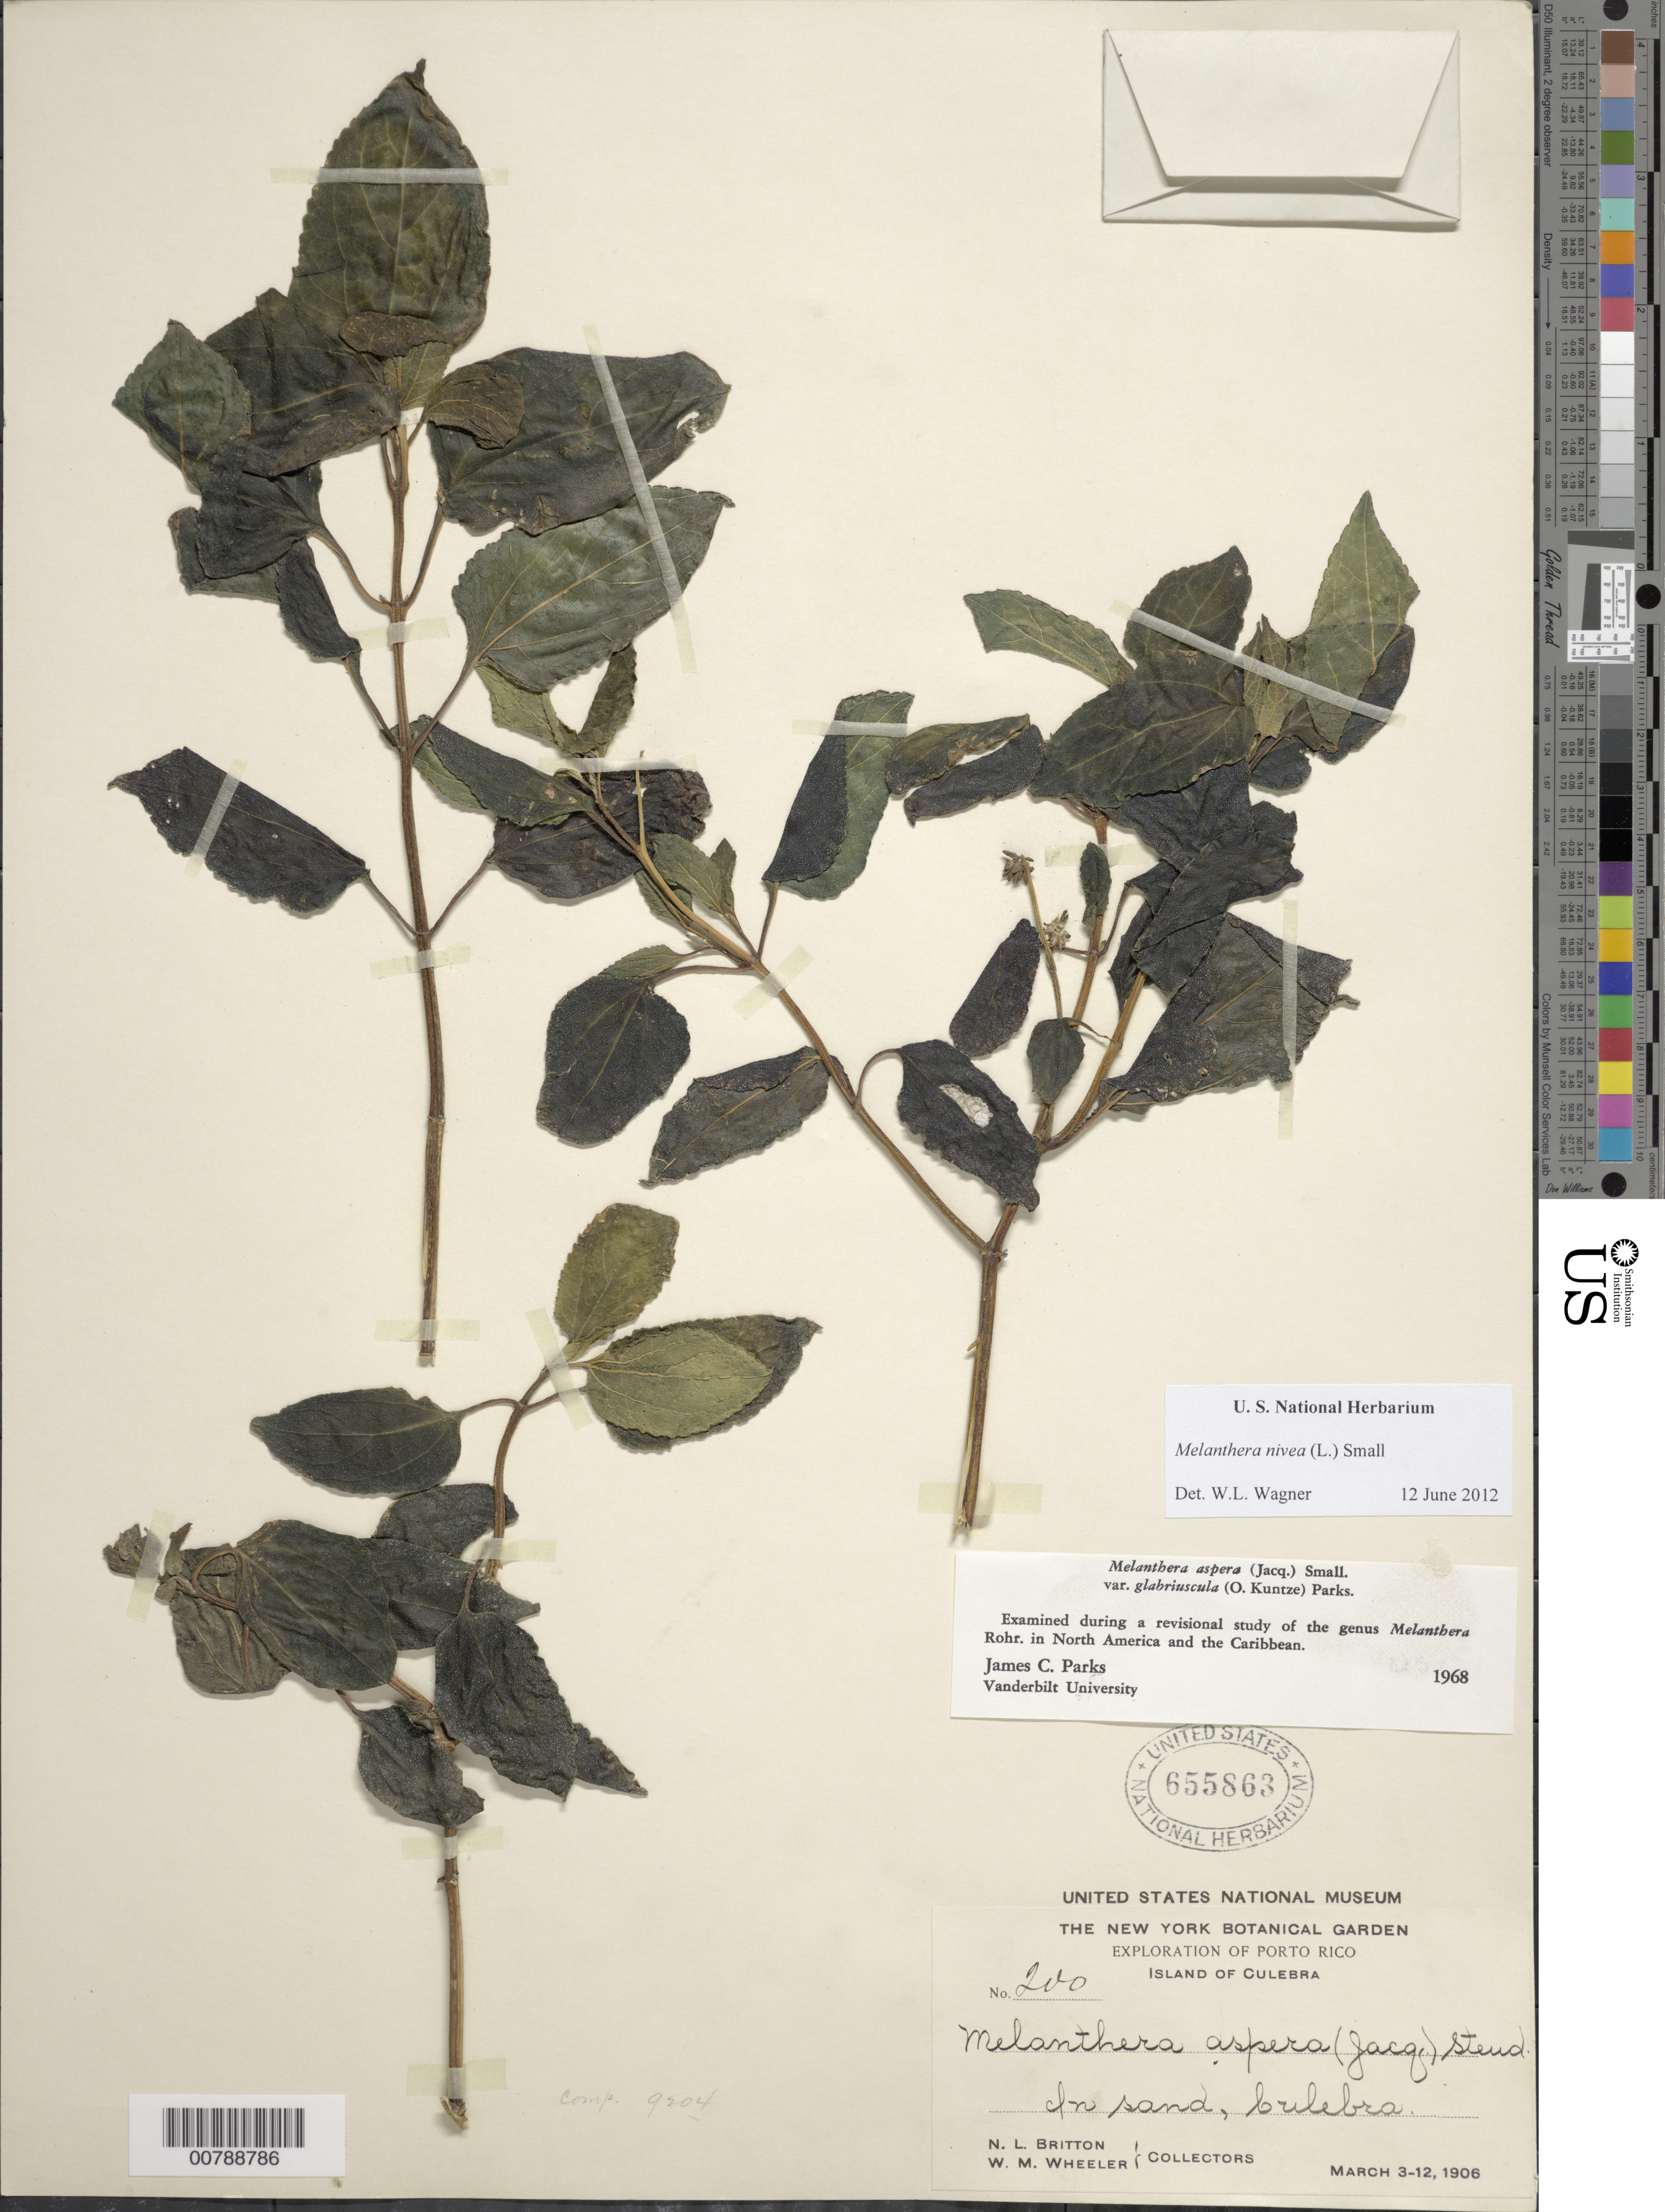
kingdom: Plantae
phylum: Tracheophyta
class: Magnoliopsida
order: Asterales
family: Asteraceae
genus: Melanthera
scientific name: Melanthera nivea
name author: (L.) Small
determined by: Parks, J. C.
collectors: N. Britton & W. Wheeler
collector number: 200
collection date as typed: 03 Mar 1906 to 12 Mar 1906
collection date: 1906-03-03/1906-03-12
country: Puerto Rico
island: Culebra I.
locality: In sand, Culebra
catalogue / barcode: US 655863